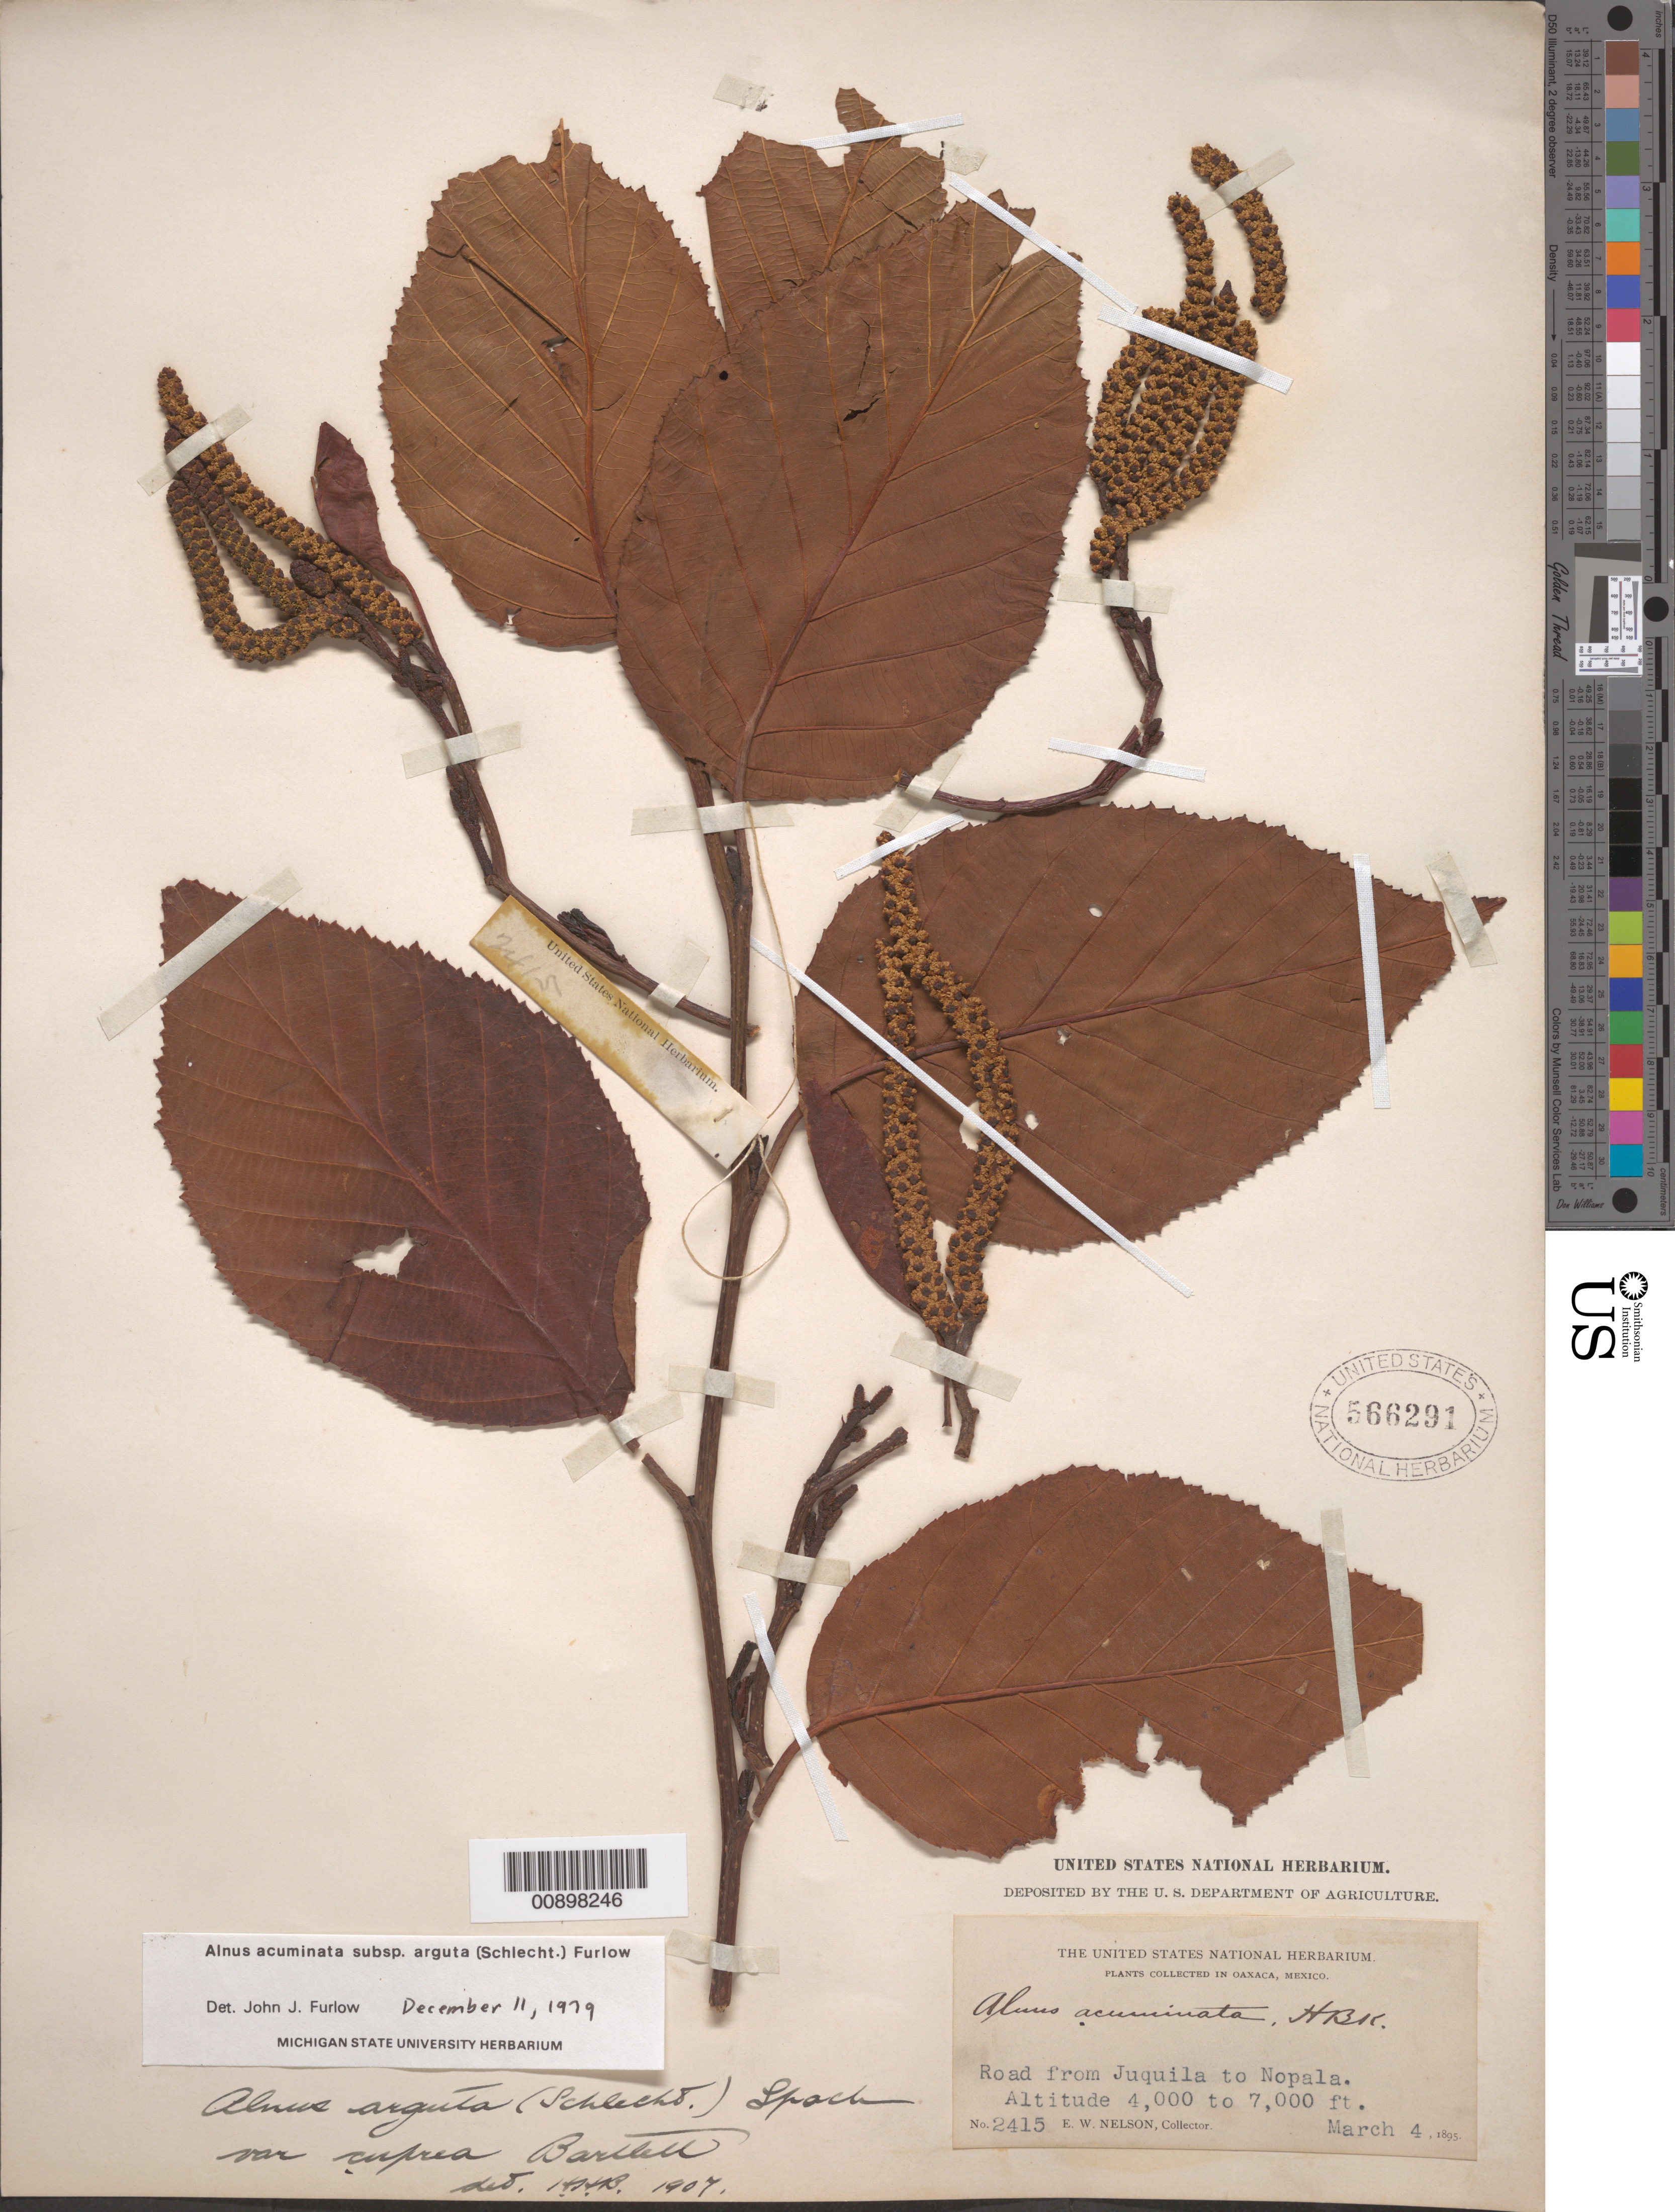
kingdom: Plantae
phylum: Tracheophyta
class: Magnoliopsida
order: Fagales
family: Betulaceae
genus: Alnus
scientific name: Alnus acuminata subsp. arguta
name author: (Schltdl.) Furlow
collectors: E. W. Nelson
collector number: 2415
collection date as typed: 04 Mar 1895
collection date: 1895-03-04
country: Mexico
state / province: Oaxaca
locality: Road from Juquila to Nopala.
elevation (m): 1219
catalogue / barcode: US 566291